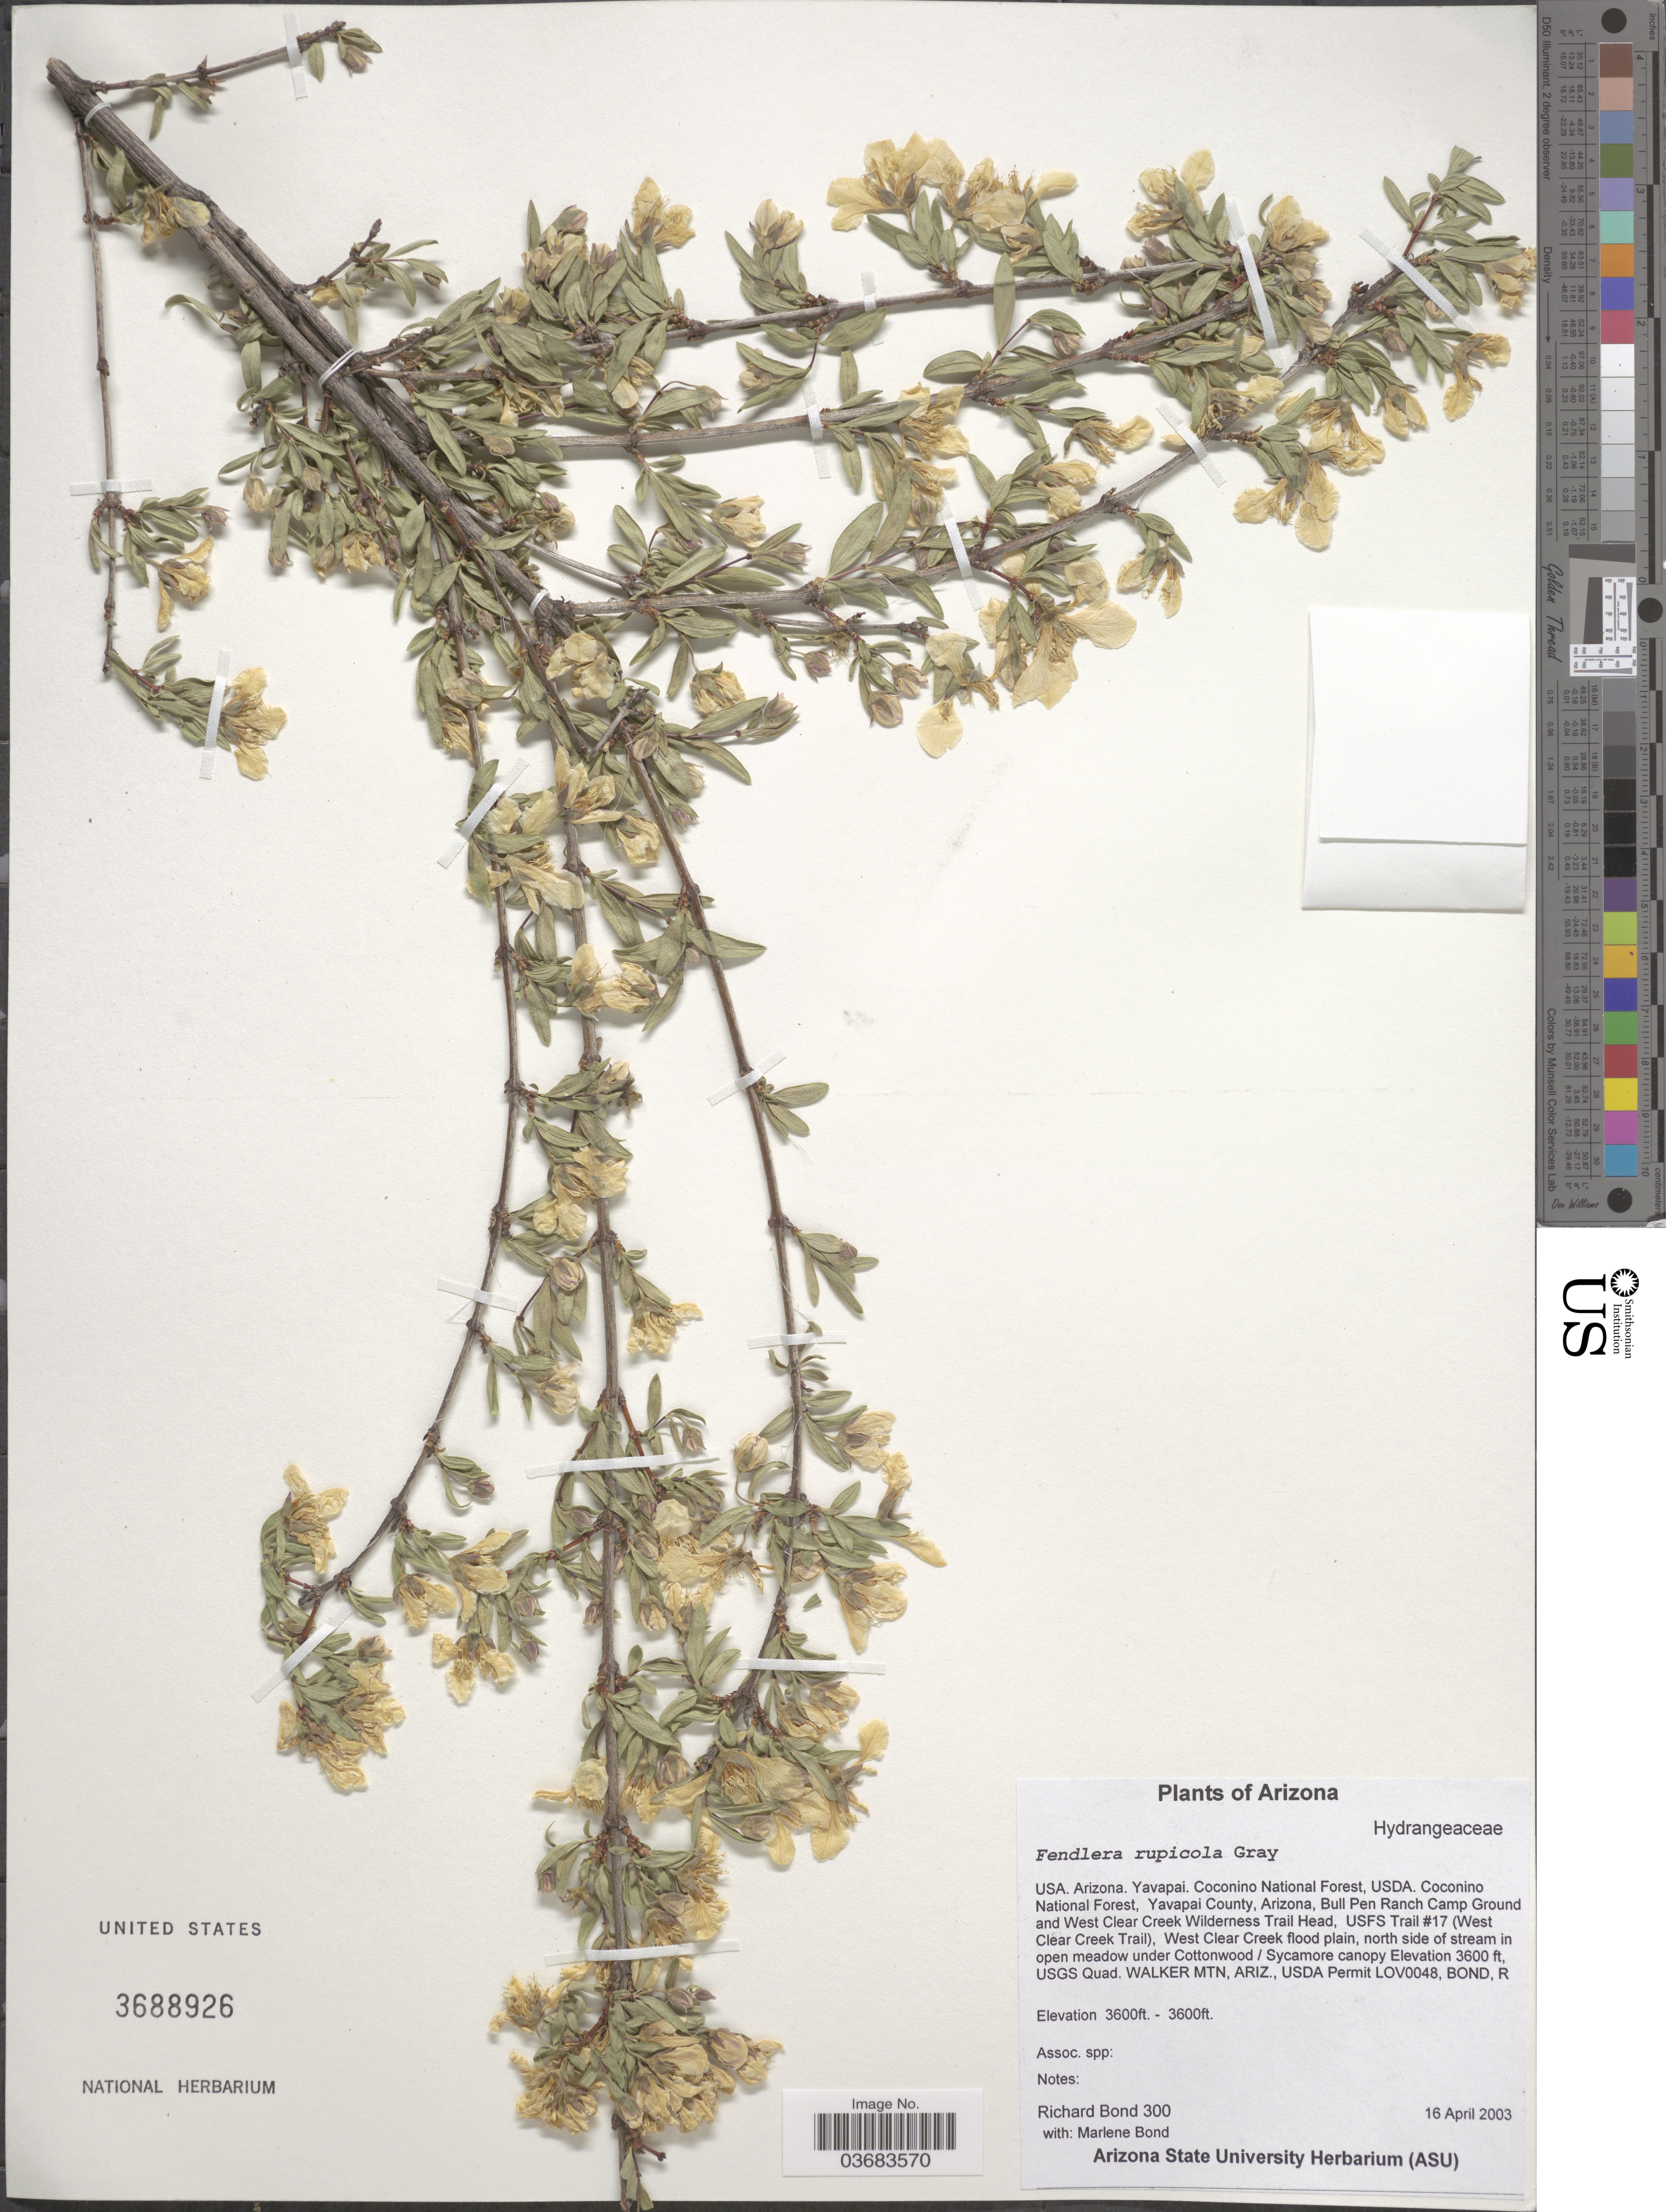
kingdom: Plantae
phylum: Tracheophyta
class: Magnoliopsida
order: Cornales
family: Hydrangeaceae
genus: Fendlera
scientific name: Fendlera rupicola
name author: Englem. & A. Gray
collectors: R. Bond & M. Bond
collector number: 300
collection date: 2003-04-16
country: United States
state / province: Arizona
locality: Yavapai. Coconino National Forest, USDA. Coconino National Forest, Yavapai County, Bull Pen Ranch Camp Ground and West Clear Creek Wilderness Trail Head, USFS Trail #17 (West Clear Creek Trail), West Clear Creek flood plain, north side of stream in open meadow under Cottonwood / Sycamore canopy. USGS Quad. Walker Mtn, USDA Permit LOV0048. [unsure placement]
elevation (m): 1097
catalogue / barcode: US 3688926